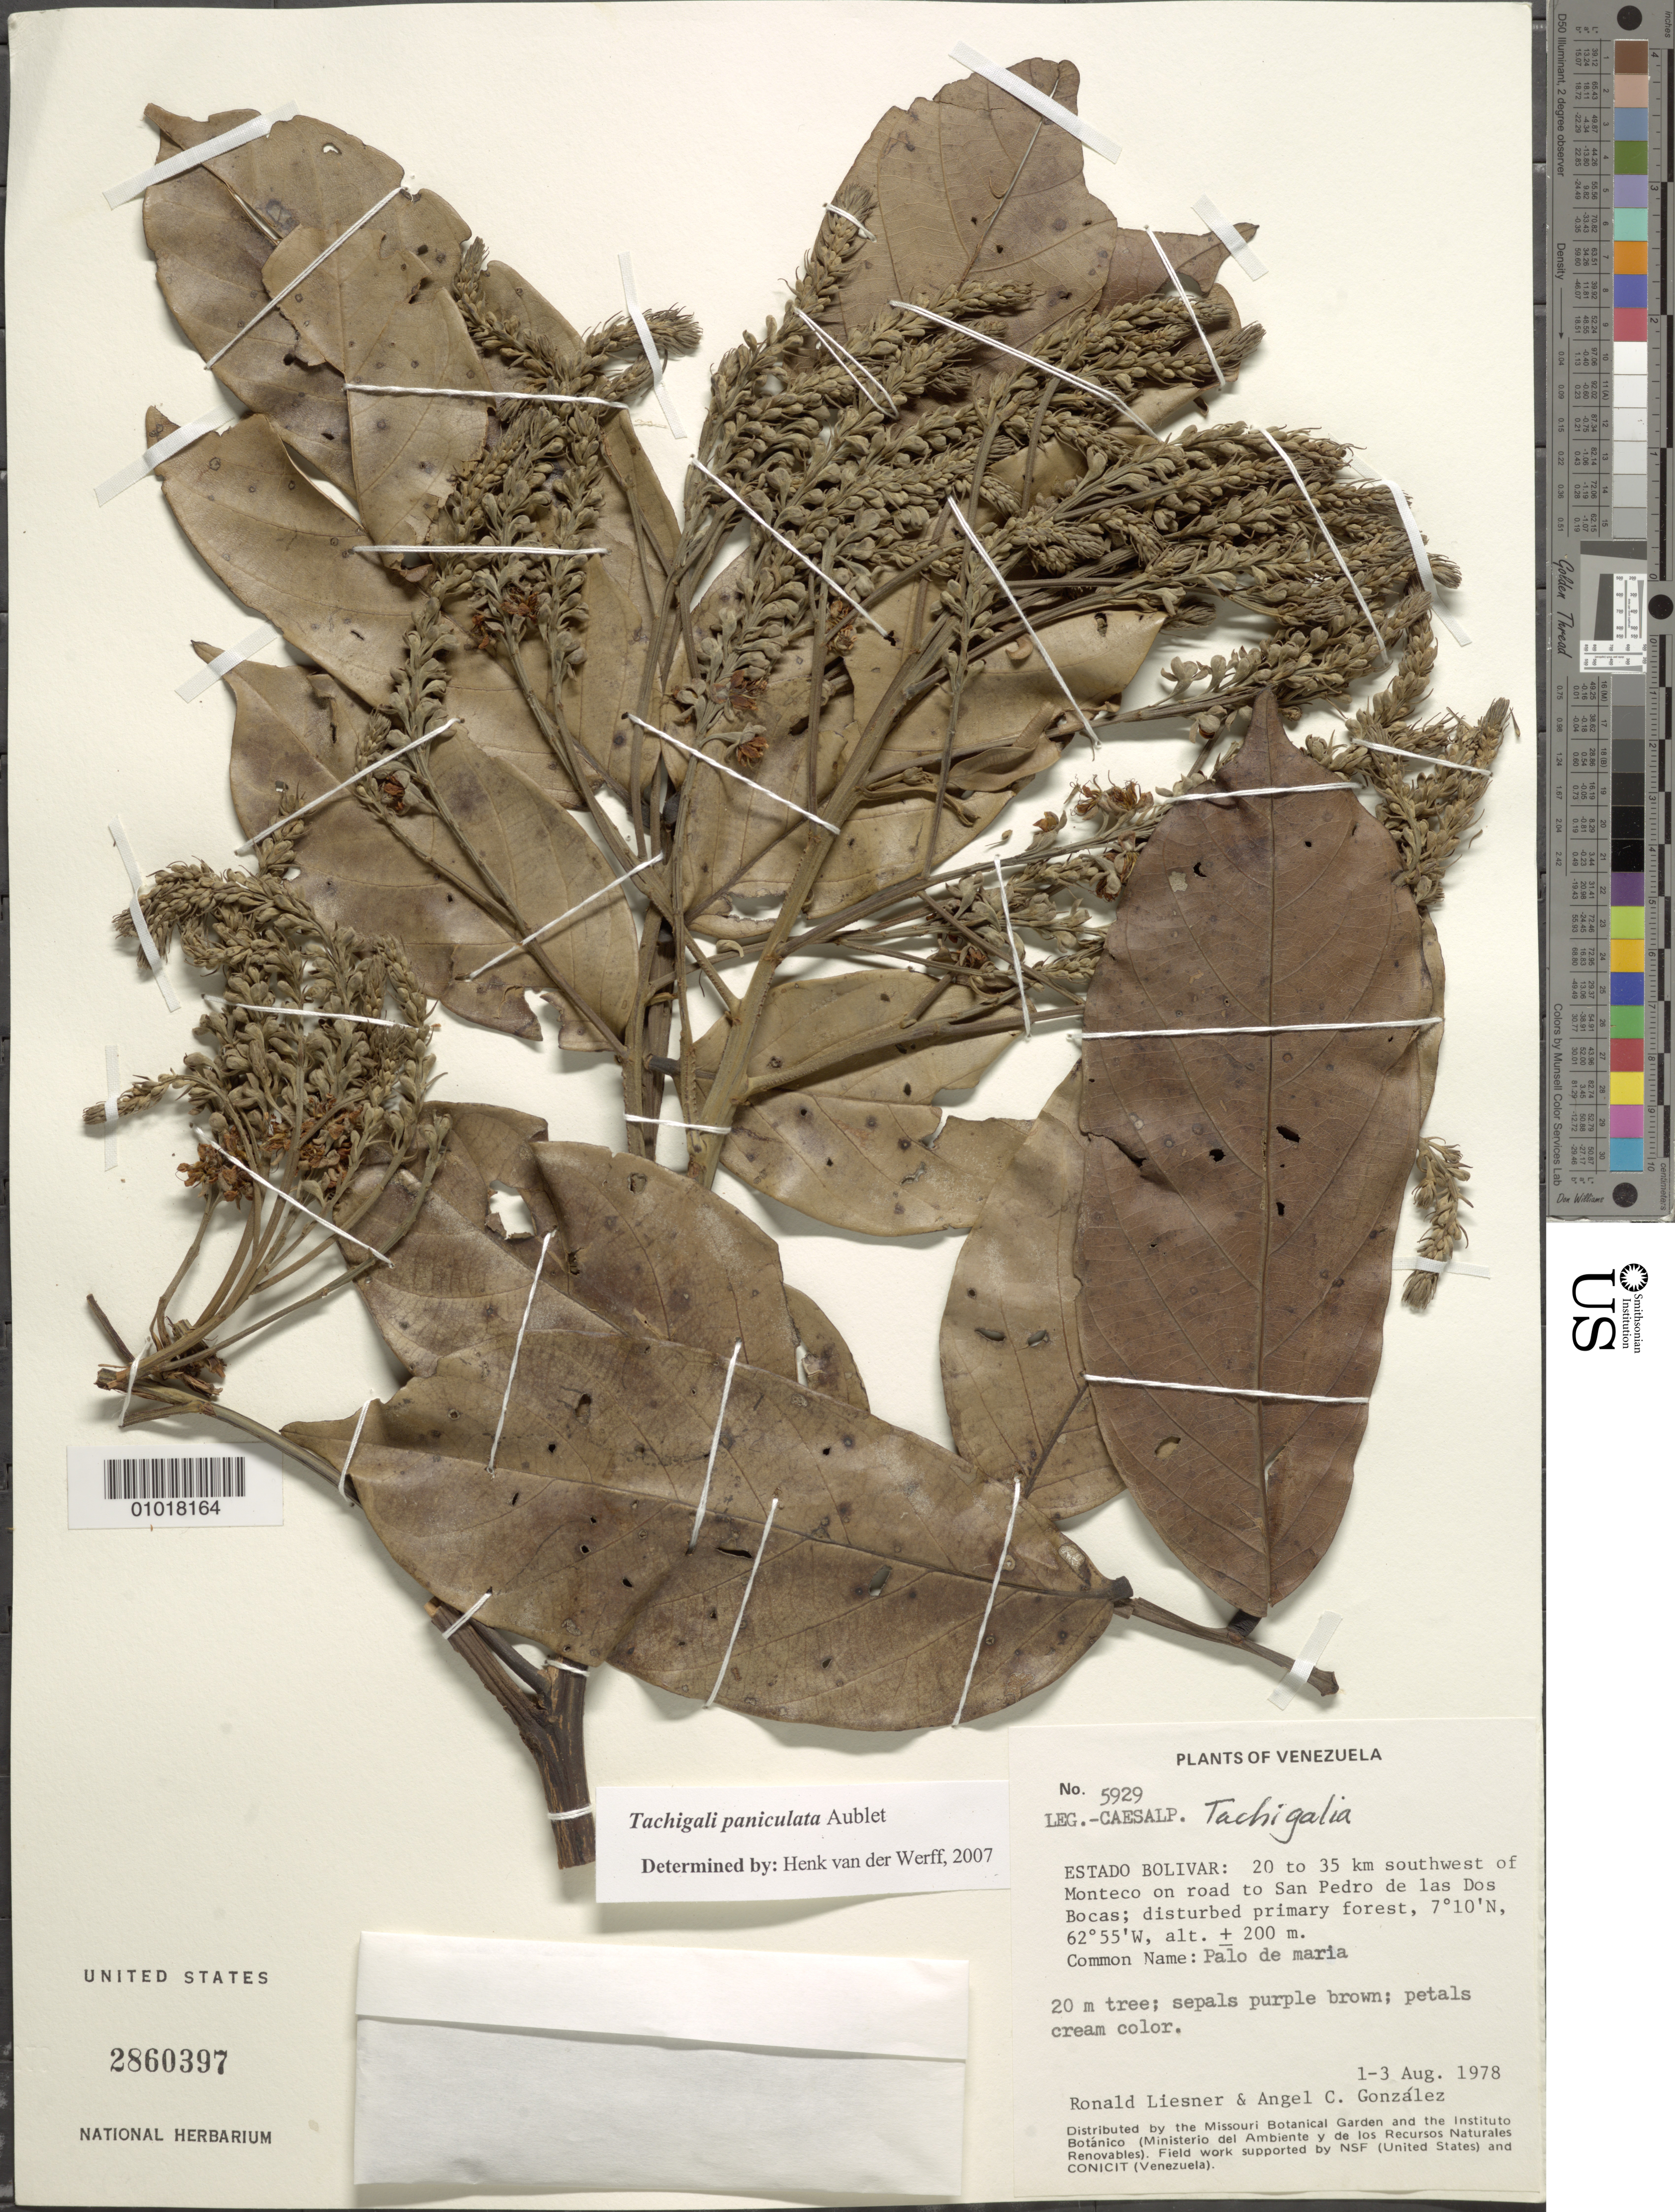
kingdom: Plantae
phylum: Tracheophyta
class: Magnoliopsida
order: Fabales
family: Fabaceae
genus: Tachigali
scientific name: Tachigali paniculata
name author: Aubl.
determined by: van der Werff, H., (MO), Missouri Botanical Garden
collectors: R. L. Liesner & A. C. González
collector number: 5929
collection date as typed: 1-Aug-78 to 3-Aug-78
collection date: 1978-08-01/1978-08-03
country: Venezuela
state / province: Bolívar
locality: Monteco, 20-35 km SW of; on road to San Pedro de las Dos Bocas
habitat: Disturbed primary forest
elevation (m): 200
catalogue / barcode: US 2860397